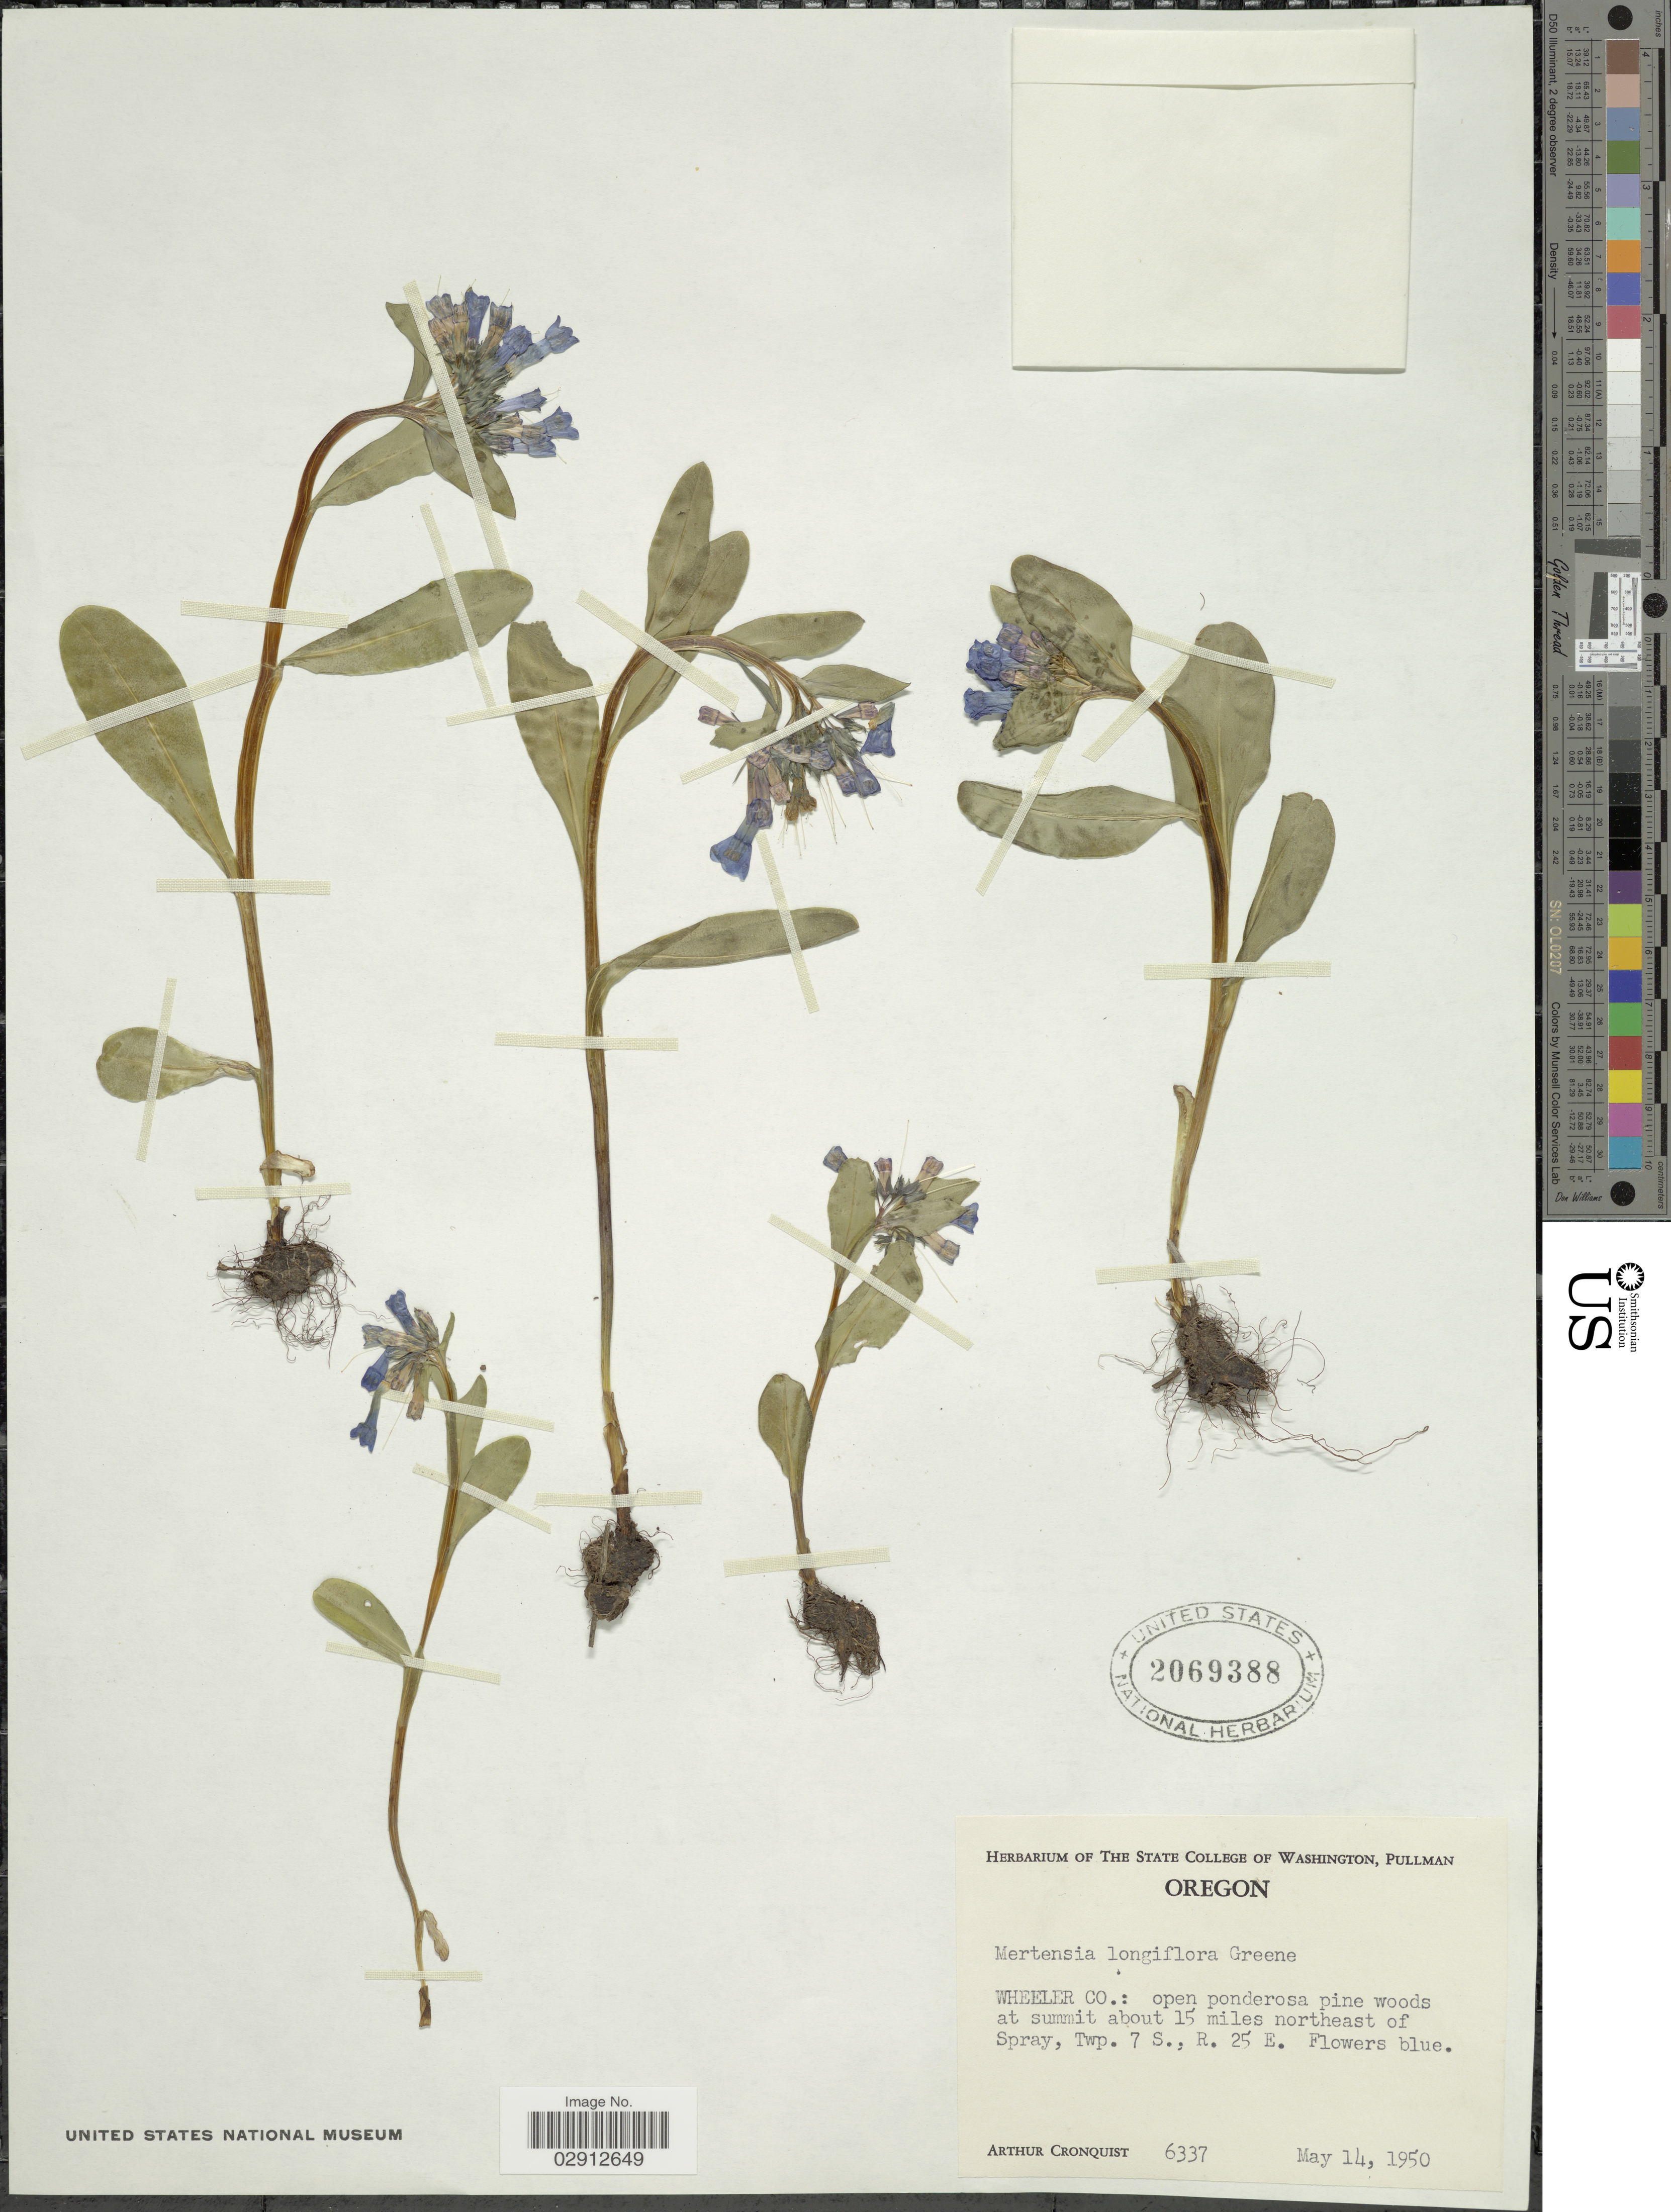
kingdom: Plantae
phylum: Tracheophyta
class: Magnoliopsida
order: Boraginales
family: Boraginaceae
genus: Mertensia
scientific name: Mertensia longiflora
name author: Rydb.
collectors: A. J. Cronquist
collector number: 6337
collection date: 1950-05-14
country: United States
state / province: Oregon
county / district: Wheeler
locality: Wheeler Co.: open ponderosa pine woods at summit about 15 miles northeast of Spray, Twp. 7 S., R. 25 E.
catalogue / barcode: US 2069388